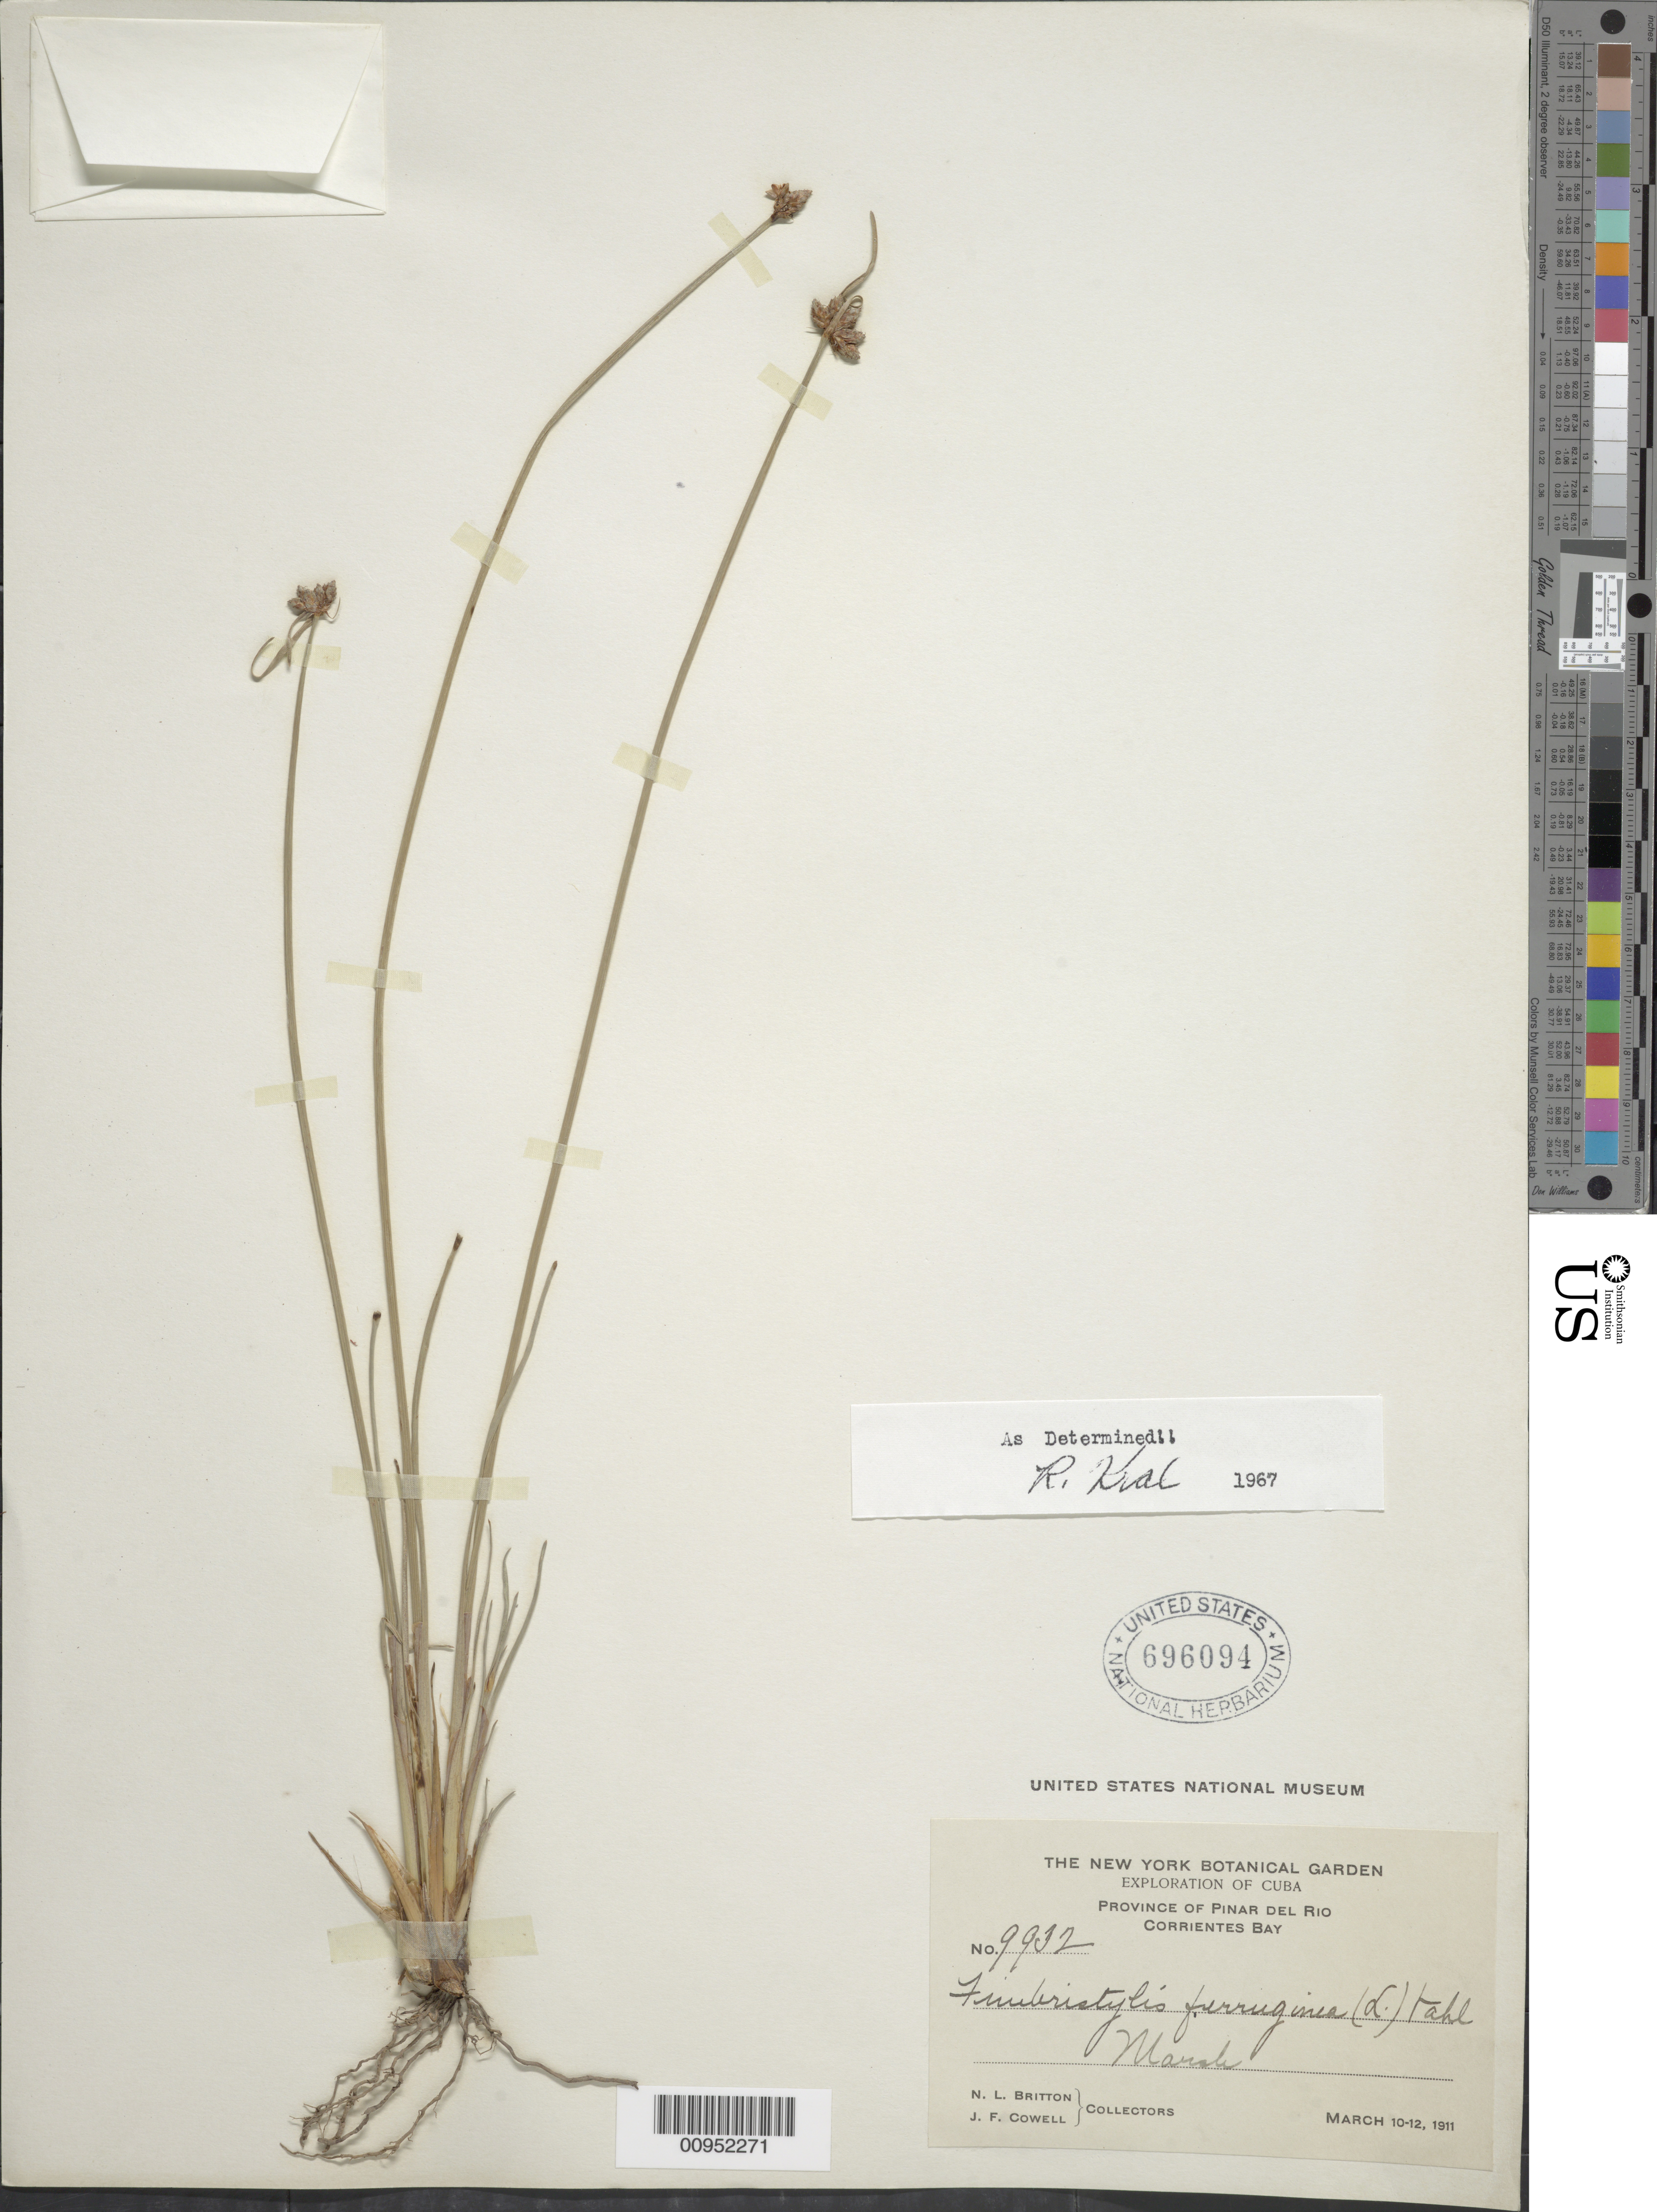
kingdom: Plantae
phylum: Tracheophyta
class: Liliopsida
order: Poales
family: Cyperaceae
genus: Fimbristylis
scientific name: Fimbristylis ferruginea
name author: (L.) Vahl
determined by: Kral, Robert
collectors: N. Britton & J. F. Cowell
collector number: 9932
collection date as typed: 10 Mar 1911 to 12 Mar 1911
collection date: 1911-03-10/1911-03-12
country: Cuba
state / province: Pinar del Rio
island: Cuba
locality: Corrientes Bay, marsh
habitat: Marsh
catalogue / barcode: US 696094